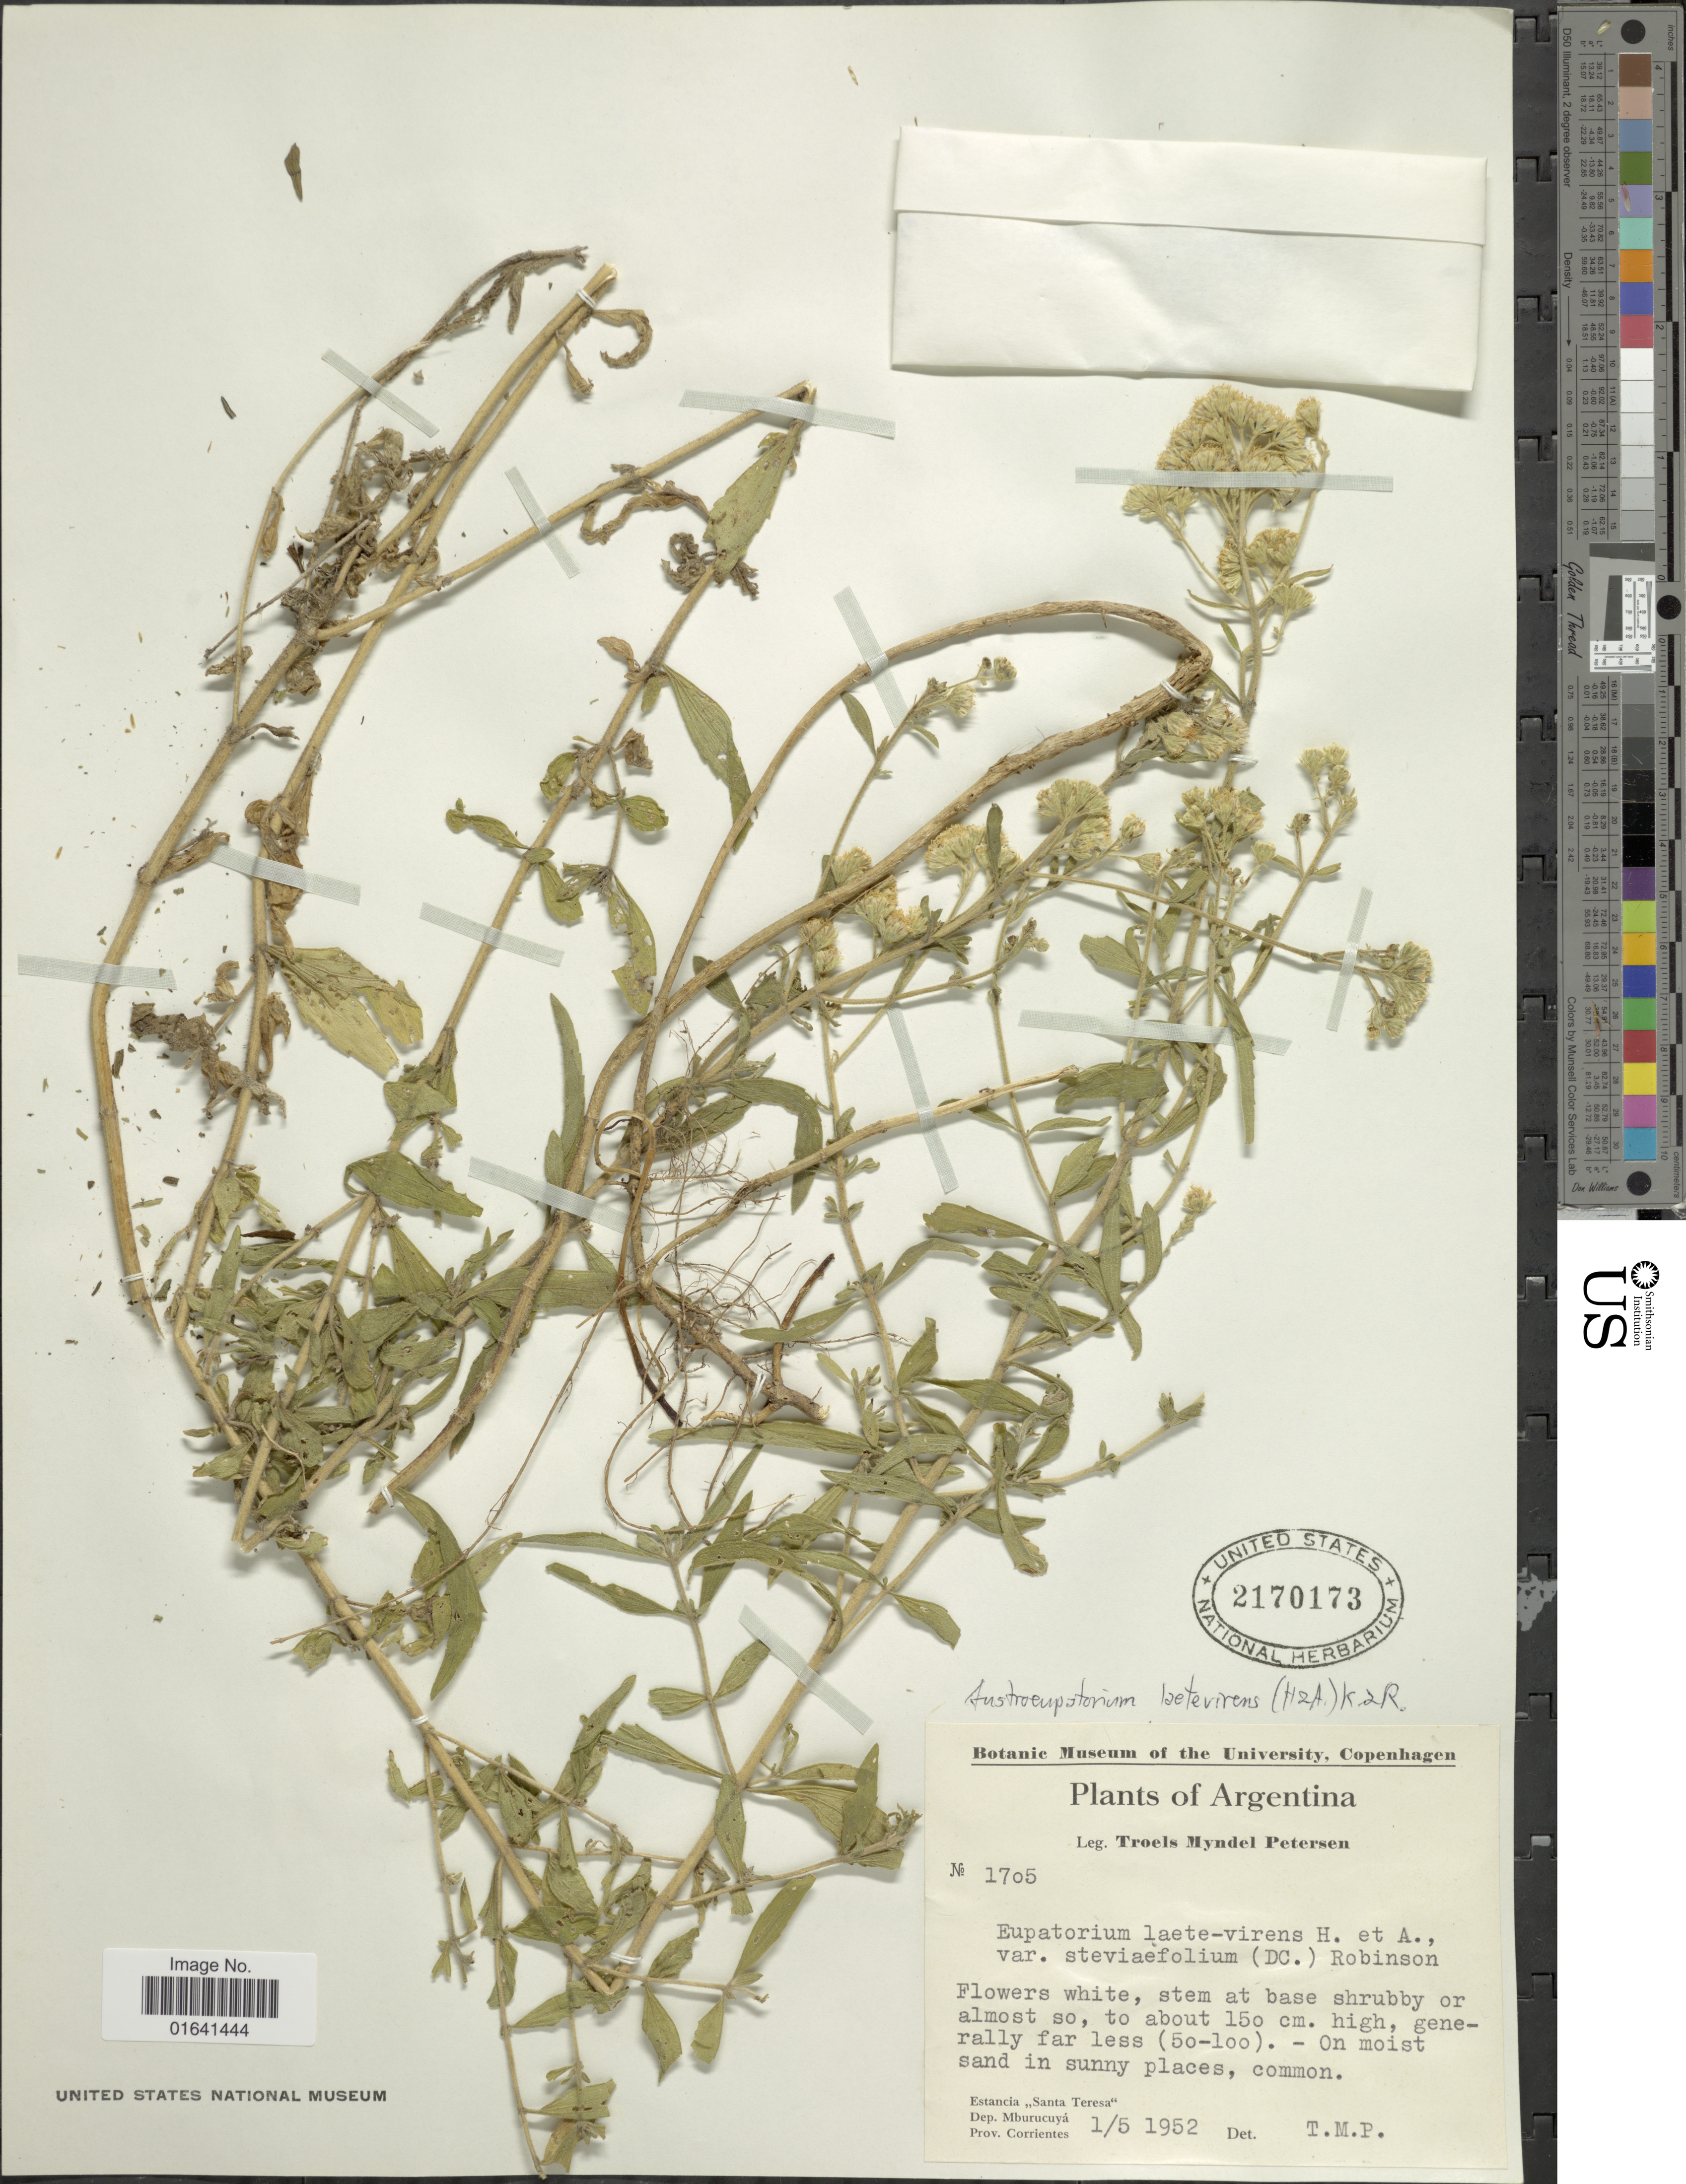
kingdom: Plantae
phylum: Tracheophyta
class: Magnoliopsida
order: Asterales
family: Asteraceae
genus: Austroeupatorium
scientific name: Austroeupatorium laete-virens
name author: (Hook. & Arn.) R.M. King & H. Rob.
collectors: T. M. Petersen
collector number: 1705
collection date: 1952-05-01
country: Argentina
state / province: Corrientes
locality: Estancia ,,Santa Teresa', Dep. Mburucuyá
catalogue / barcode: US 2170173